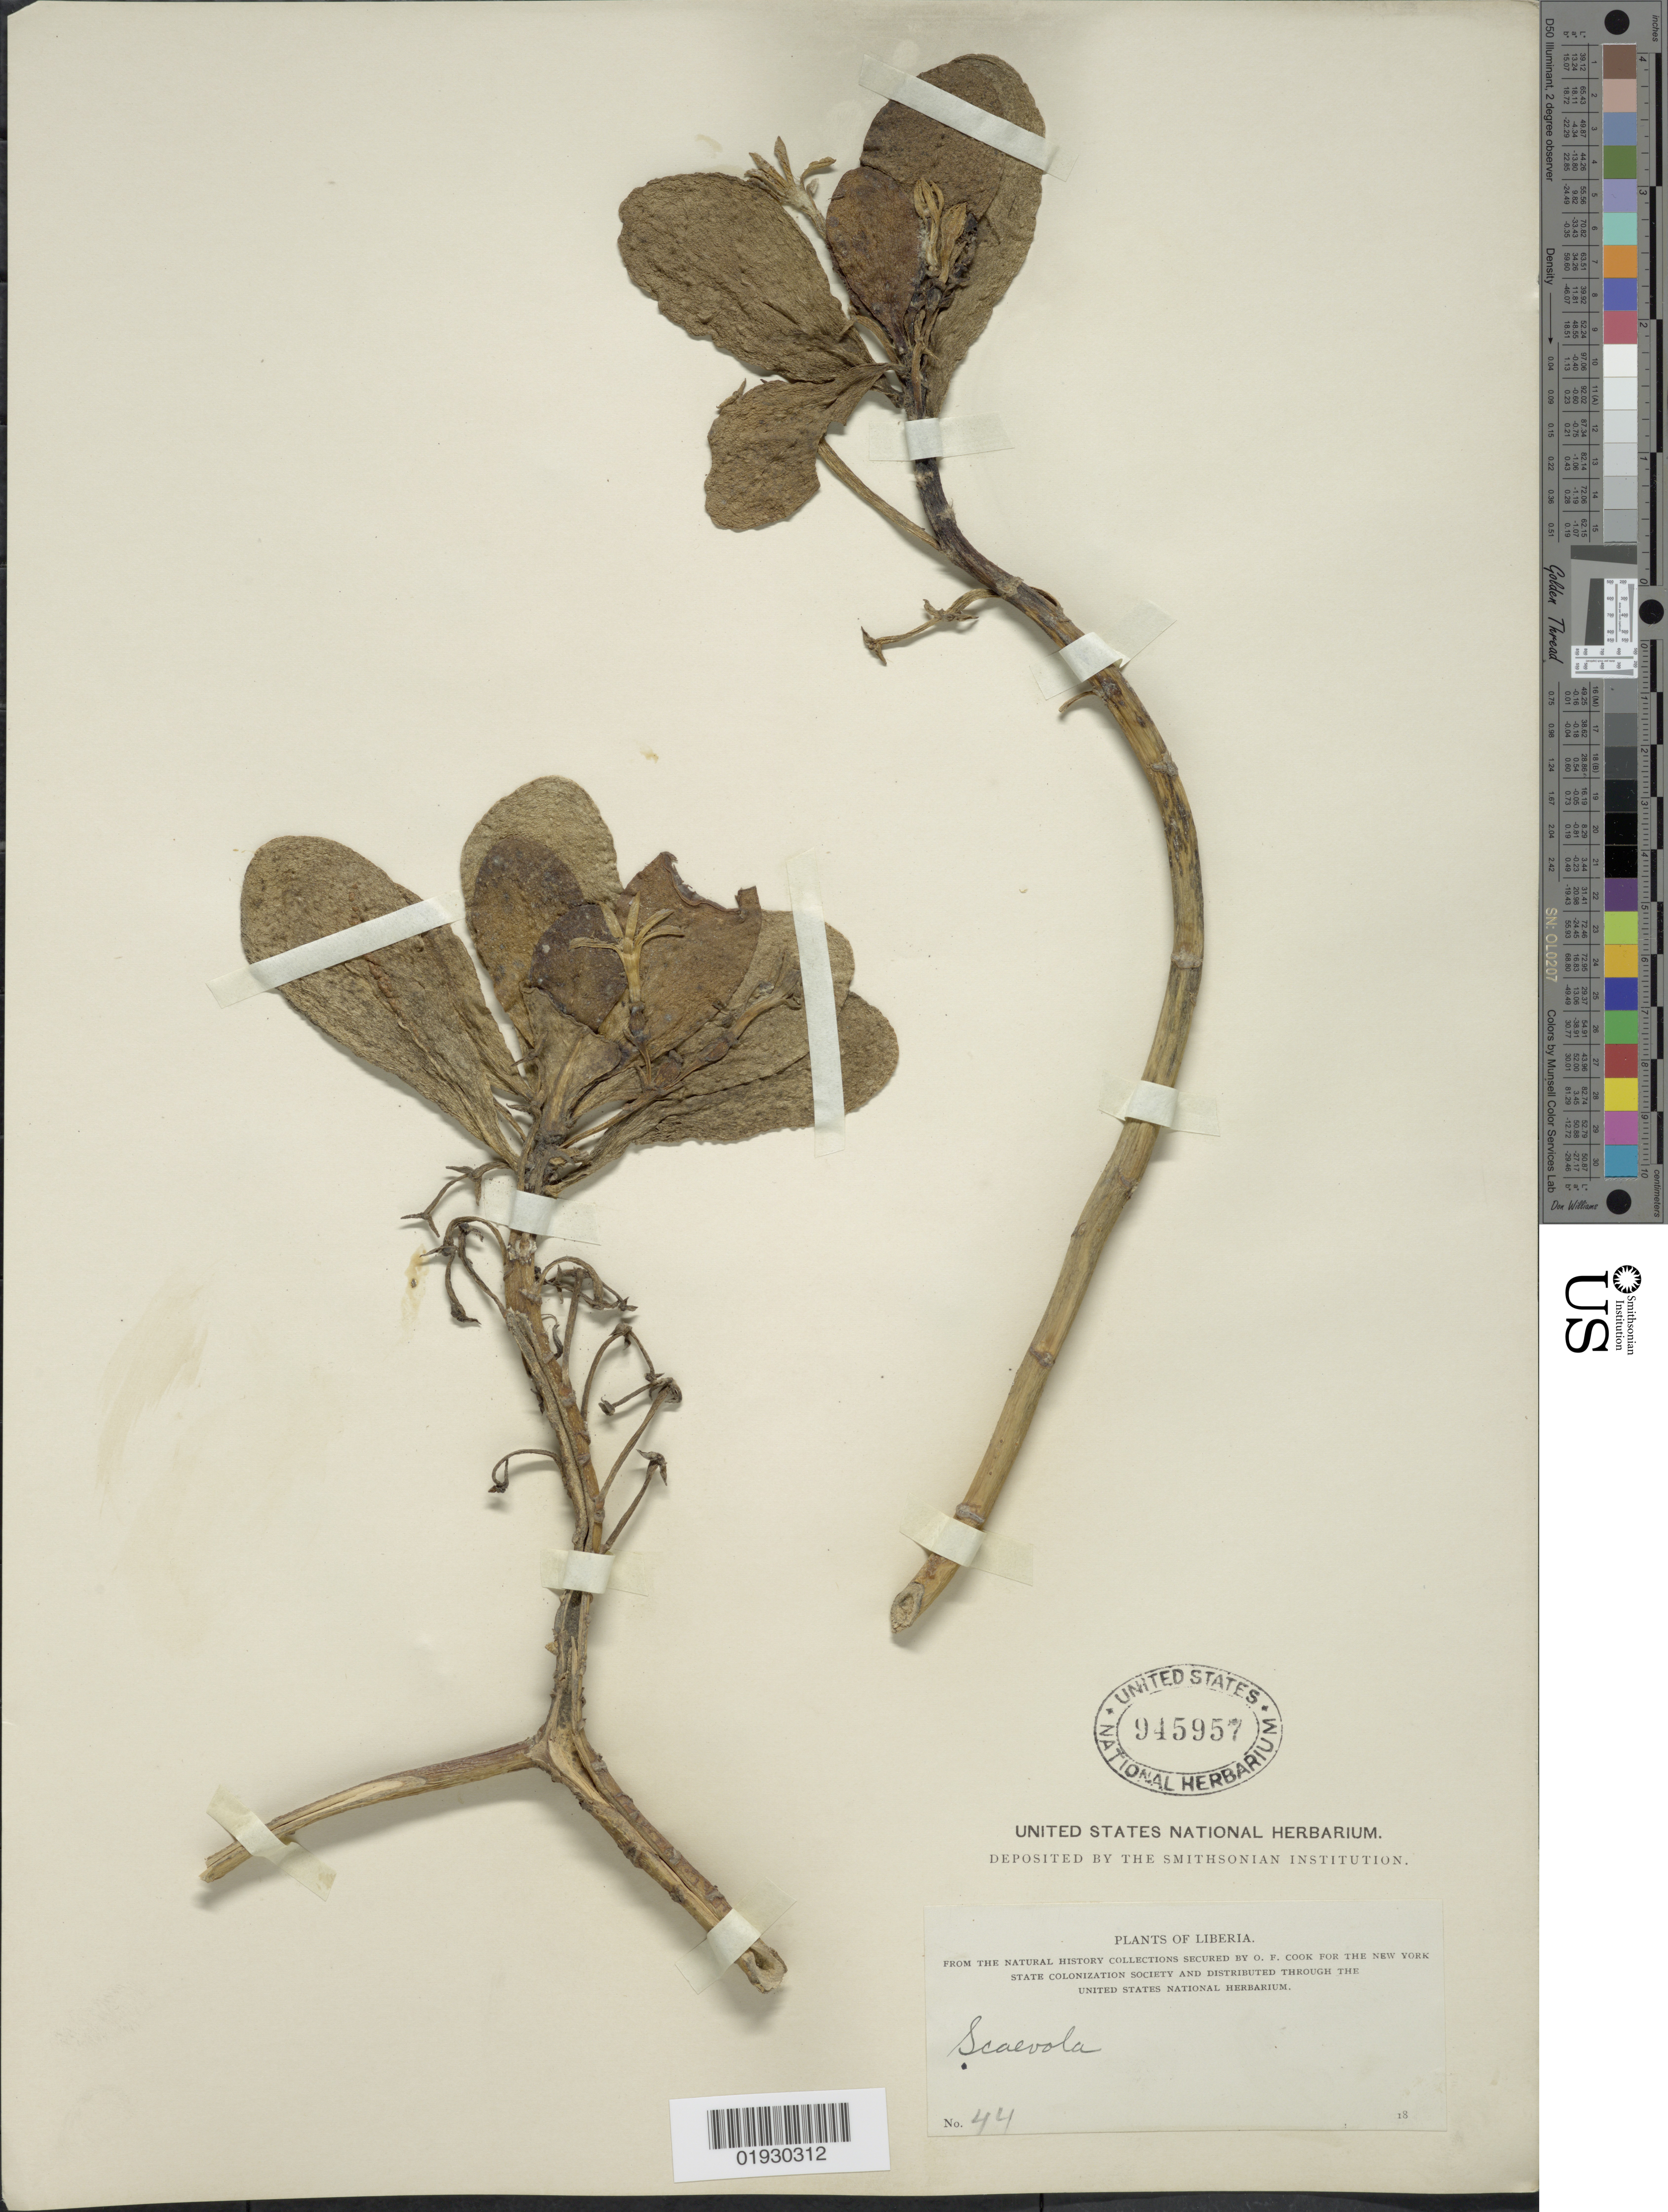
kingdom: Plantae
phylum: Tracheophyta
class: Magnoliopsida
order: Asterales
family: Goodeniaceae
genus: Scaevola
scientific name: Scaevola sp.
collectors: ex herb. United States National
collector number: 44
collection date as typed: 18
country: Liberia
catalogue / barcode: US 945957